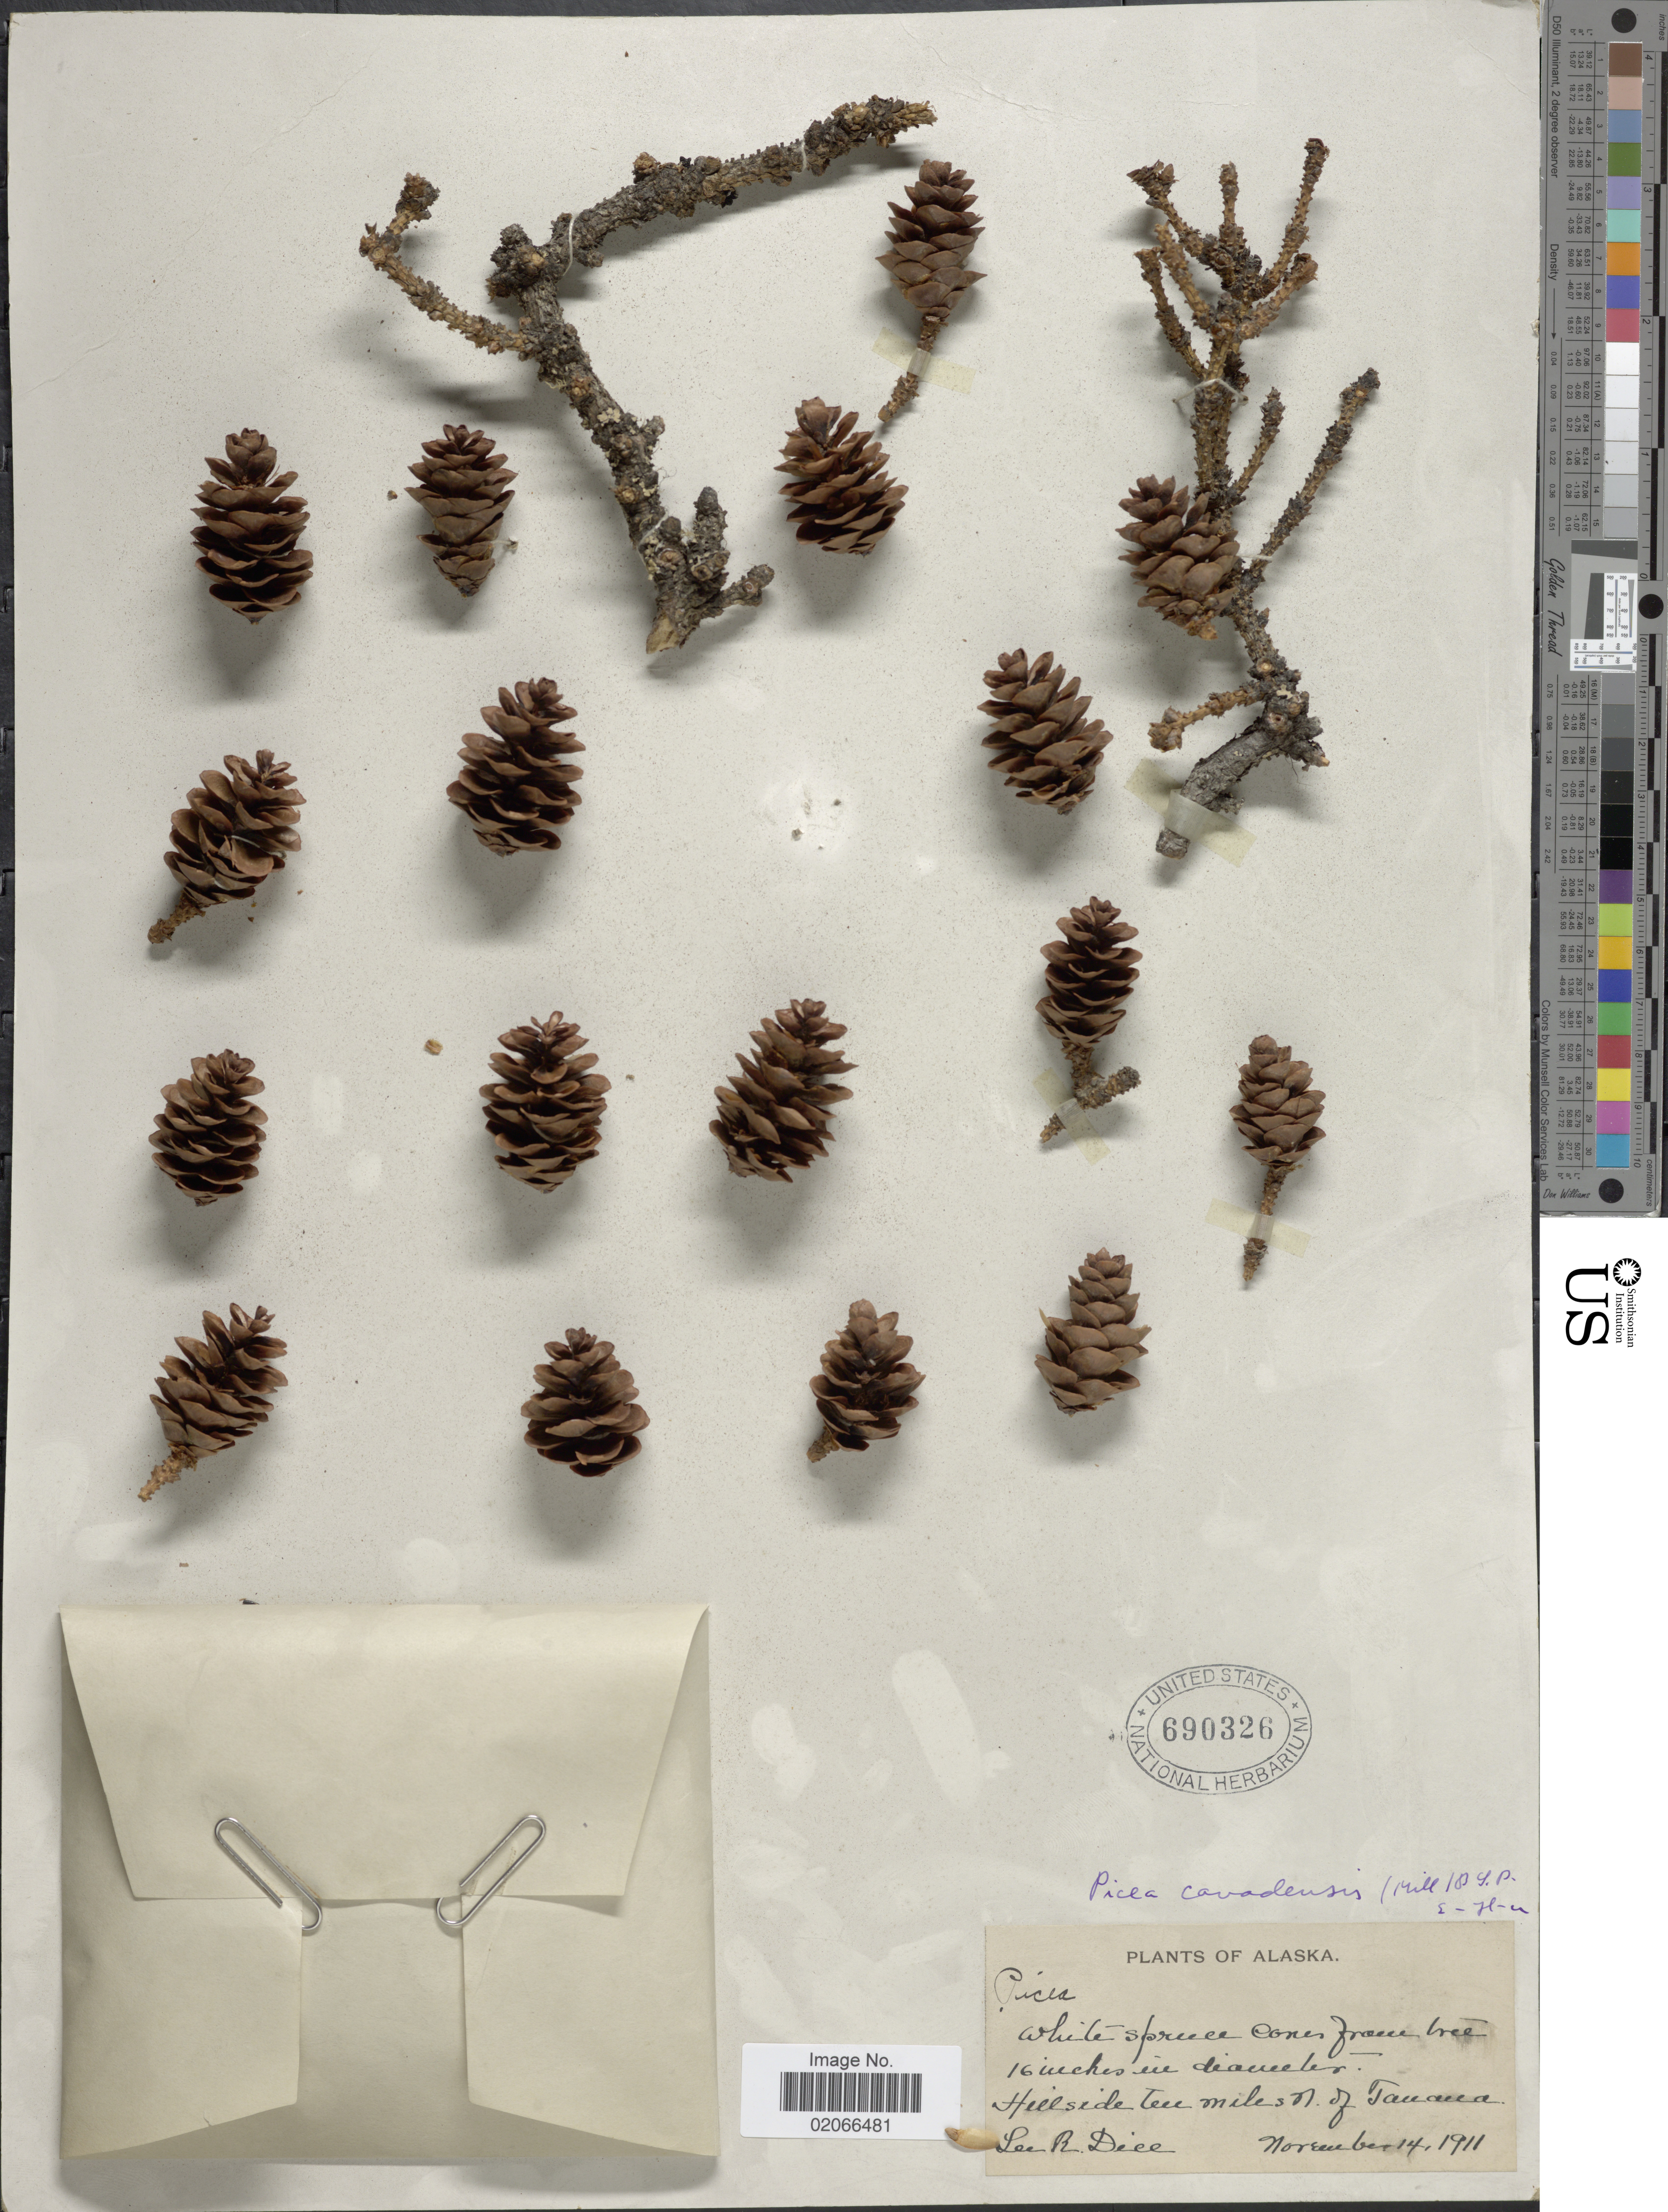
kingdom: Plantae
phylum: Tracheophyta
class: Pinopsida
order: Pinales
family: Pinaceae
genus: Picea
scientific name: Picea glauca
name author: (Moench) Voss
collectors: L. Dice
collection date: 1911-11-14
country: United States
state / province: Alaska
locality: Hillside two miles N. of Tanana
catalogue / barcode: US 690326